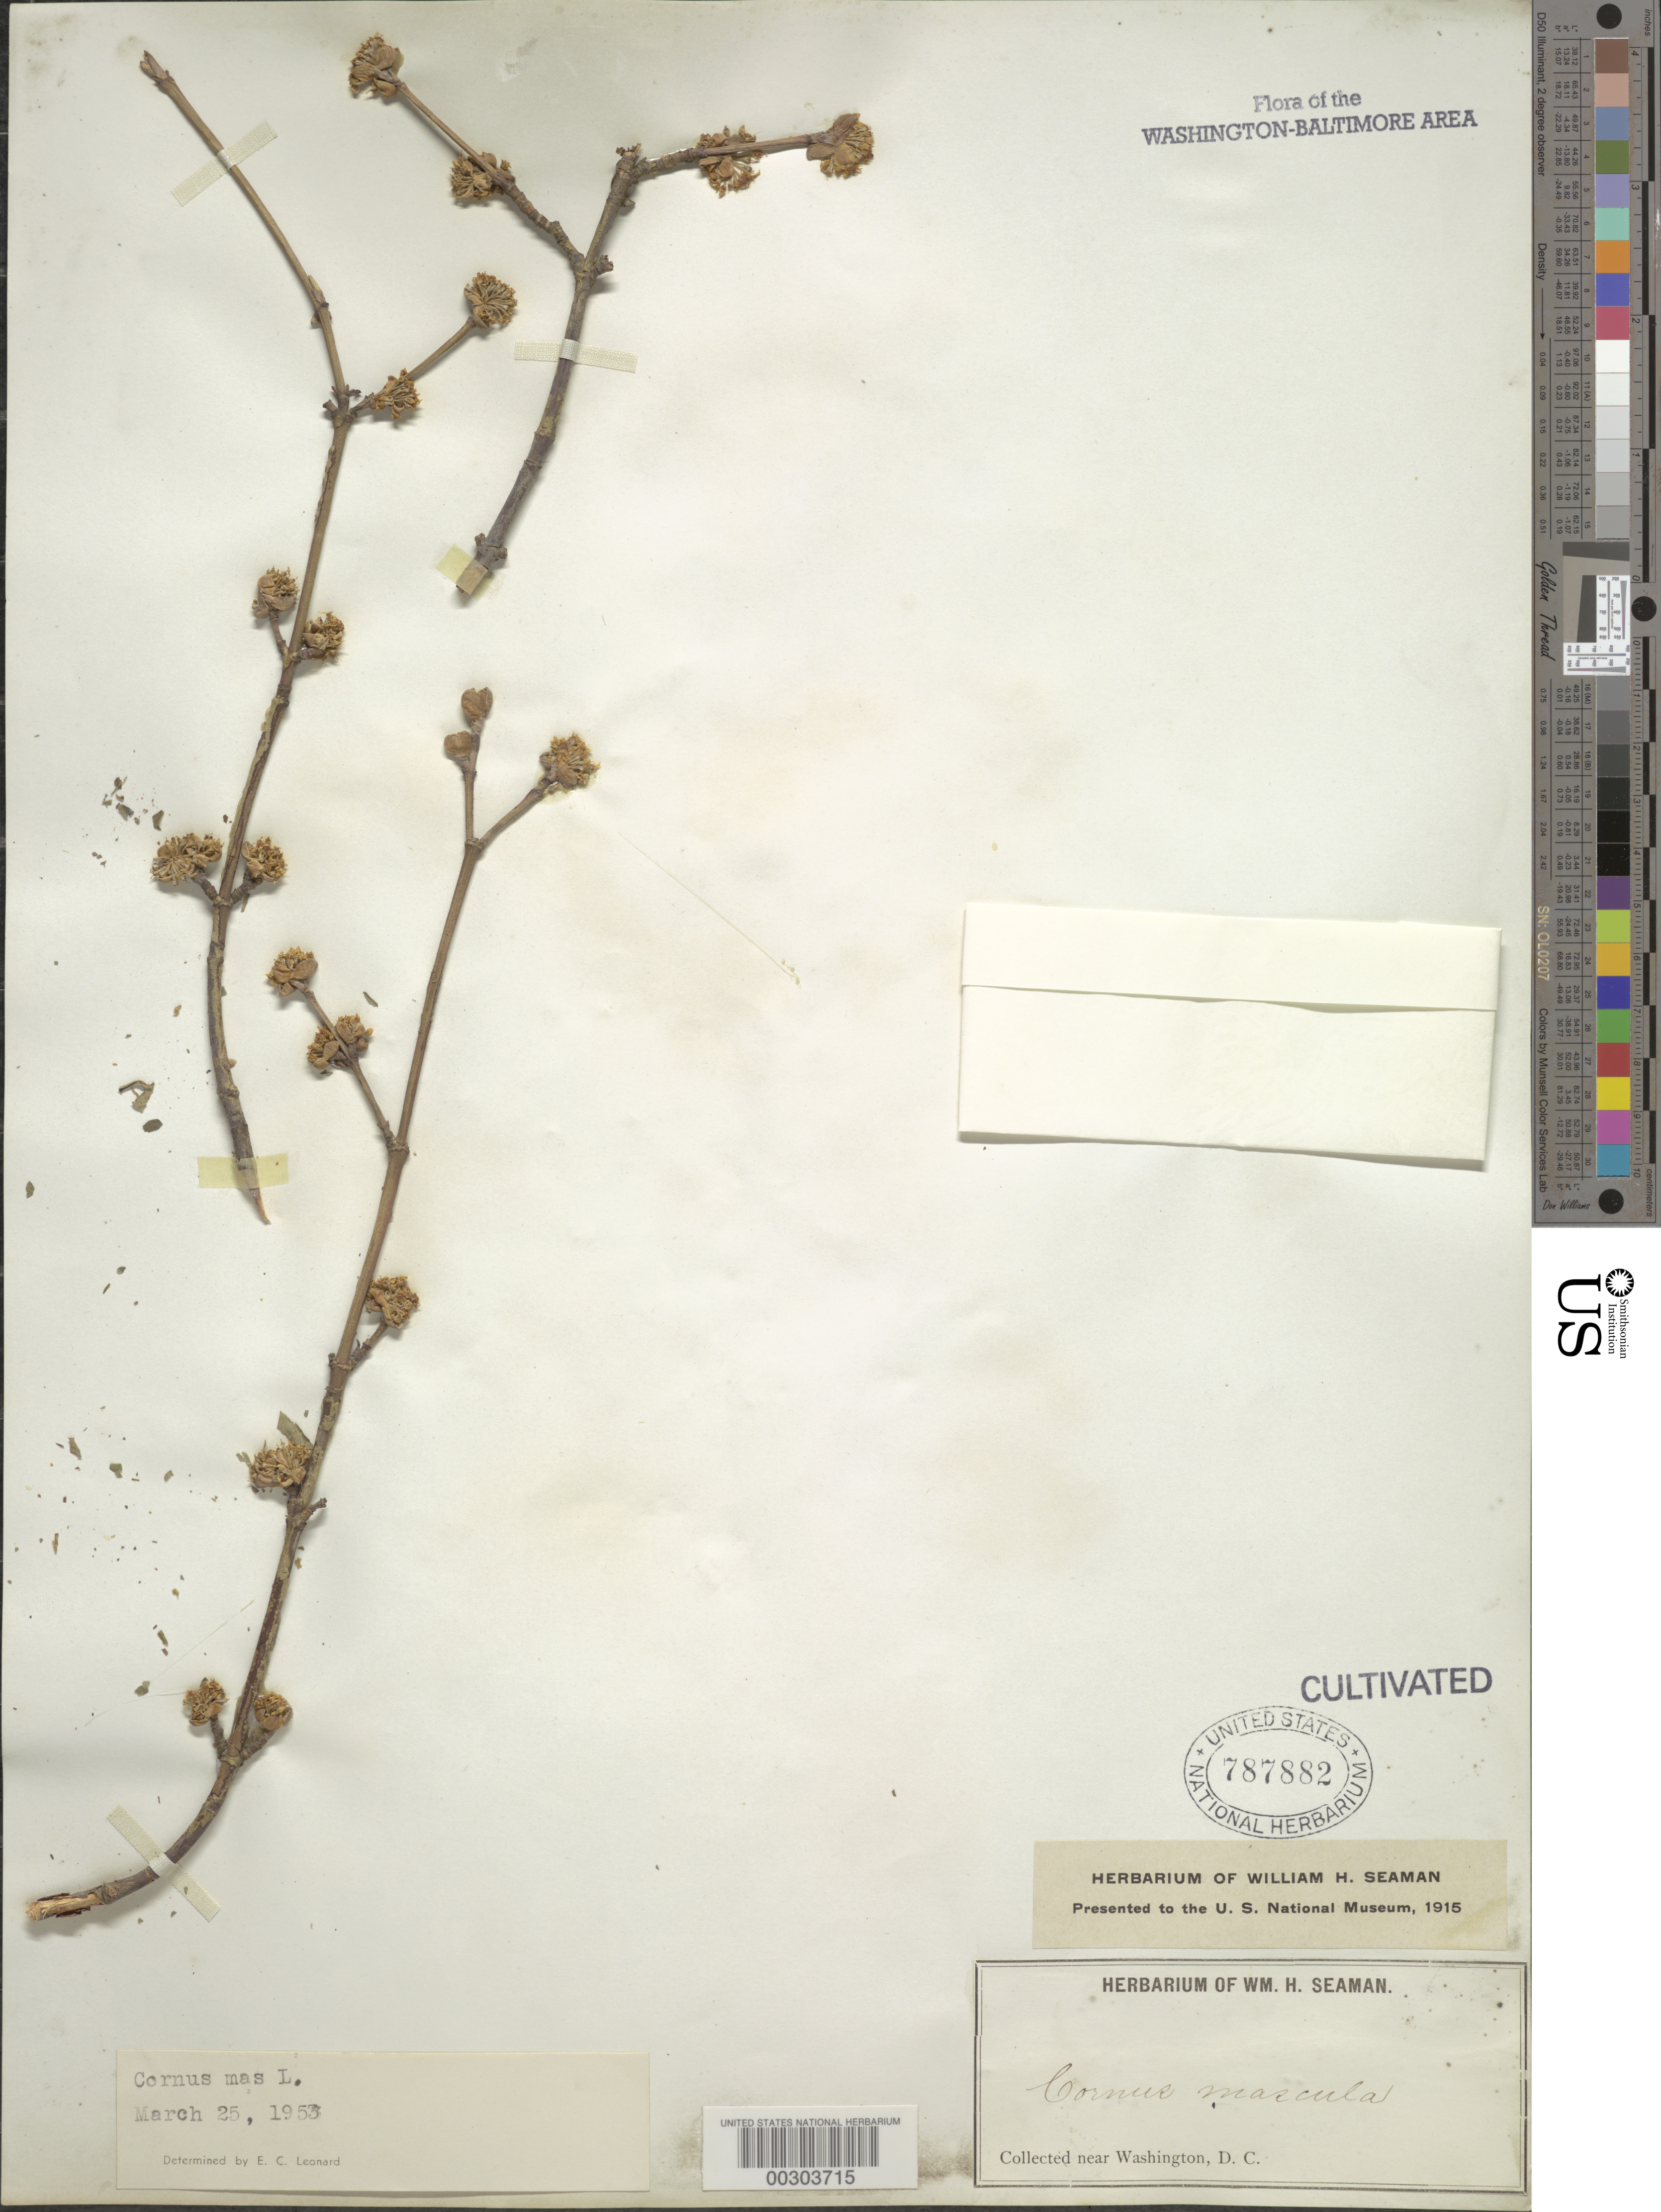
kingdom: Plantae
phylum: Tracheophyta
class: Magnoliopsida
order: Cornales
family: Cornaceae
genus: Cornus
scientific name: Cornus mas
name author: L.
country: United States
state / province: District of Columbia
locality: Near Washington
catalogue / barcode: US 787882